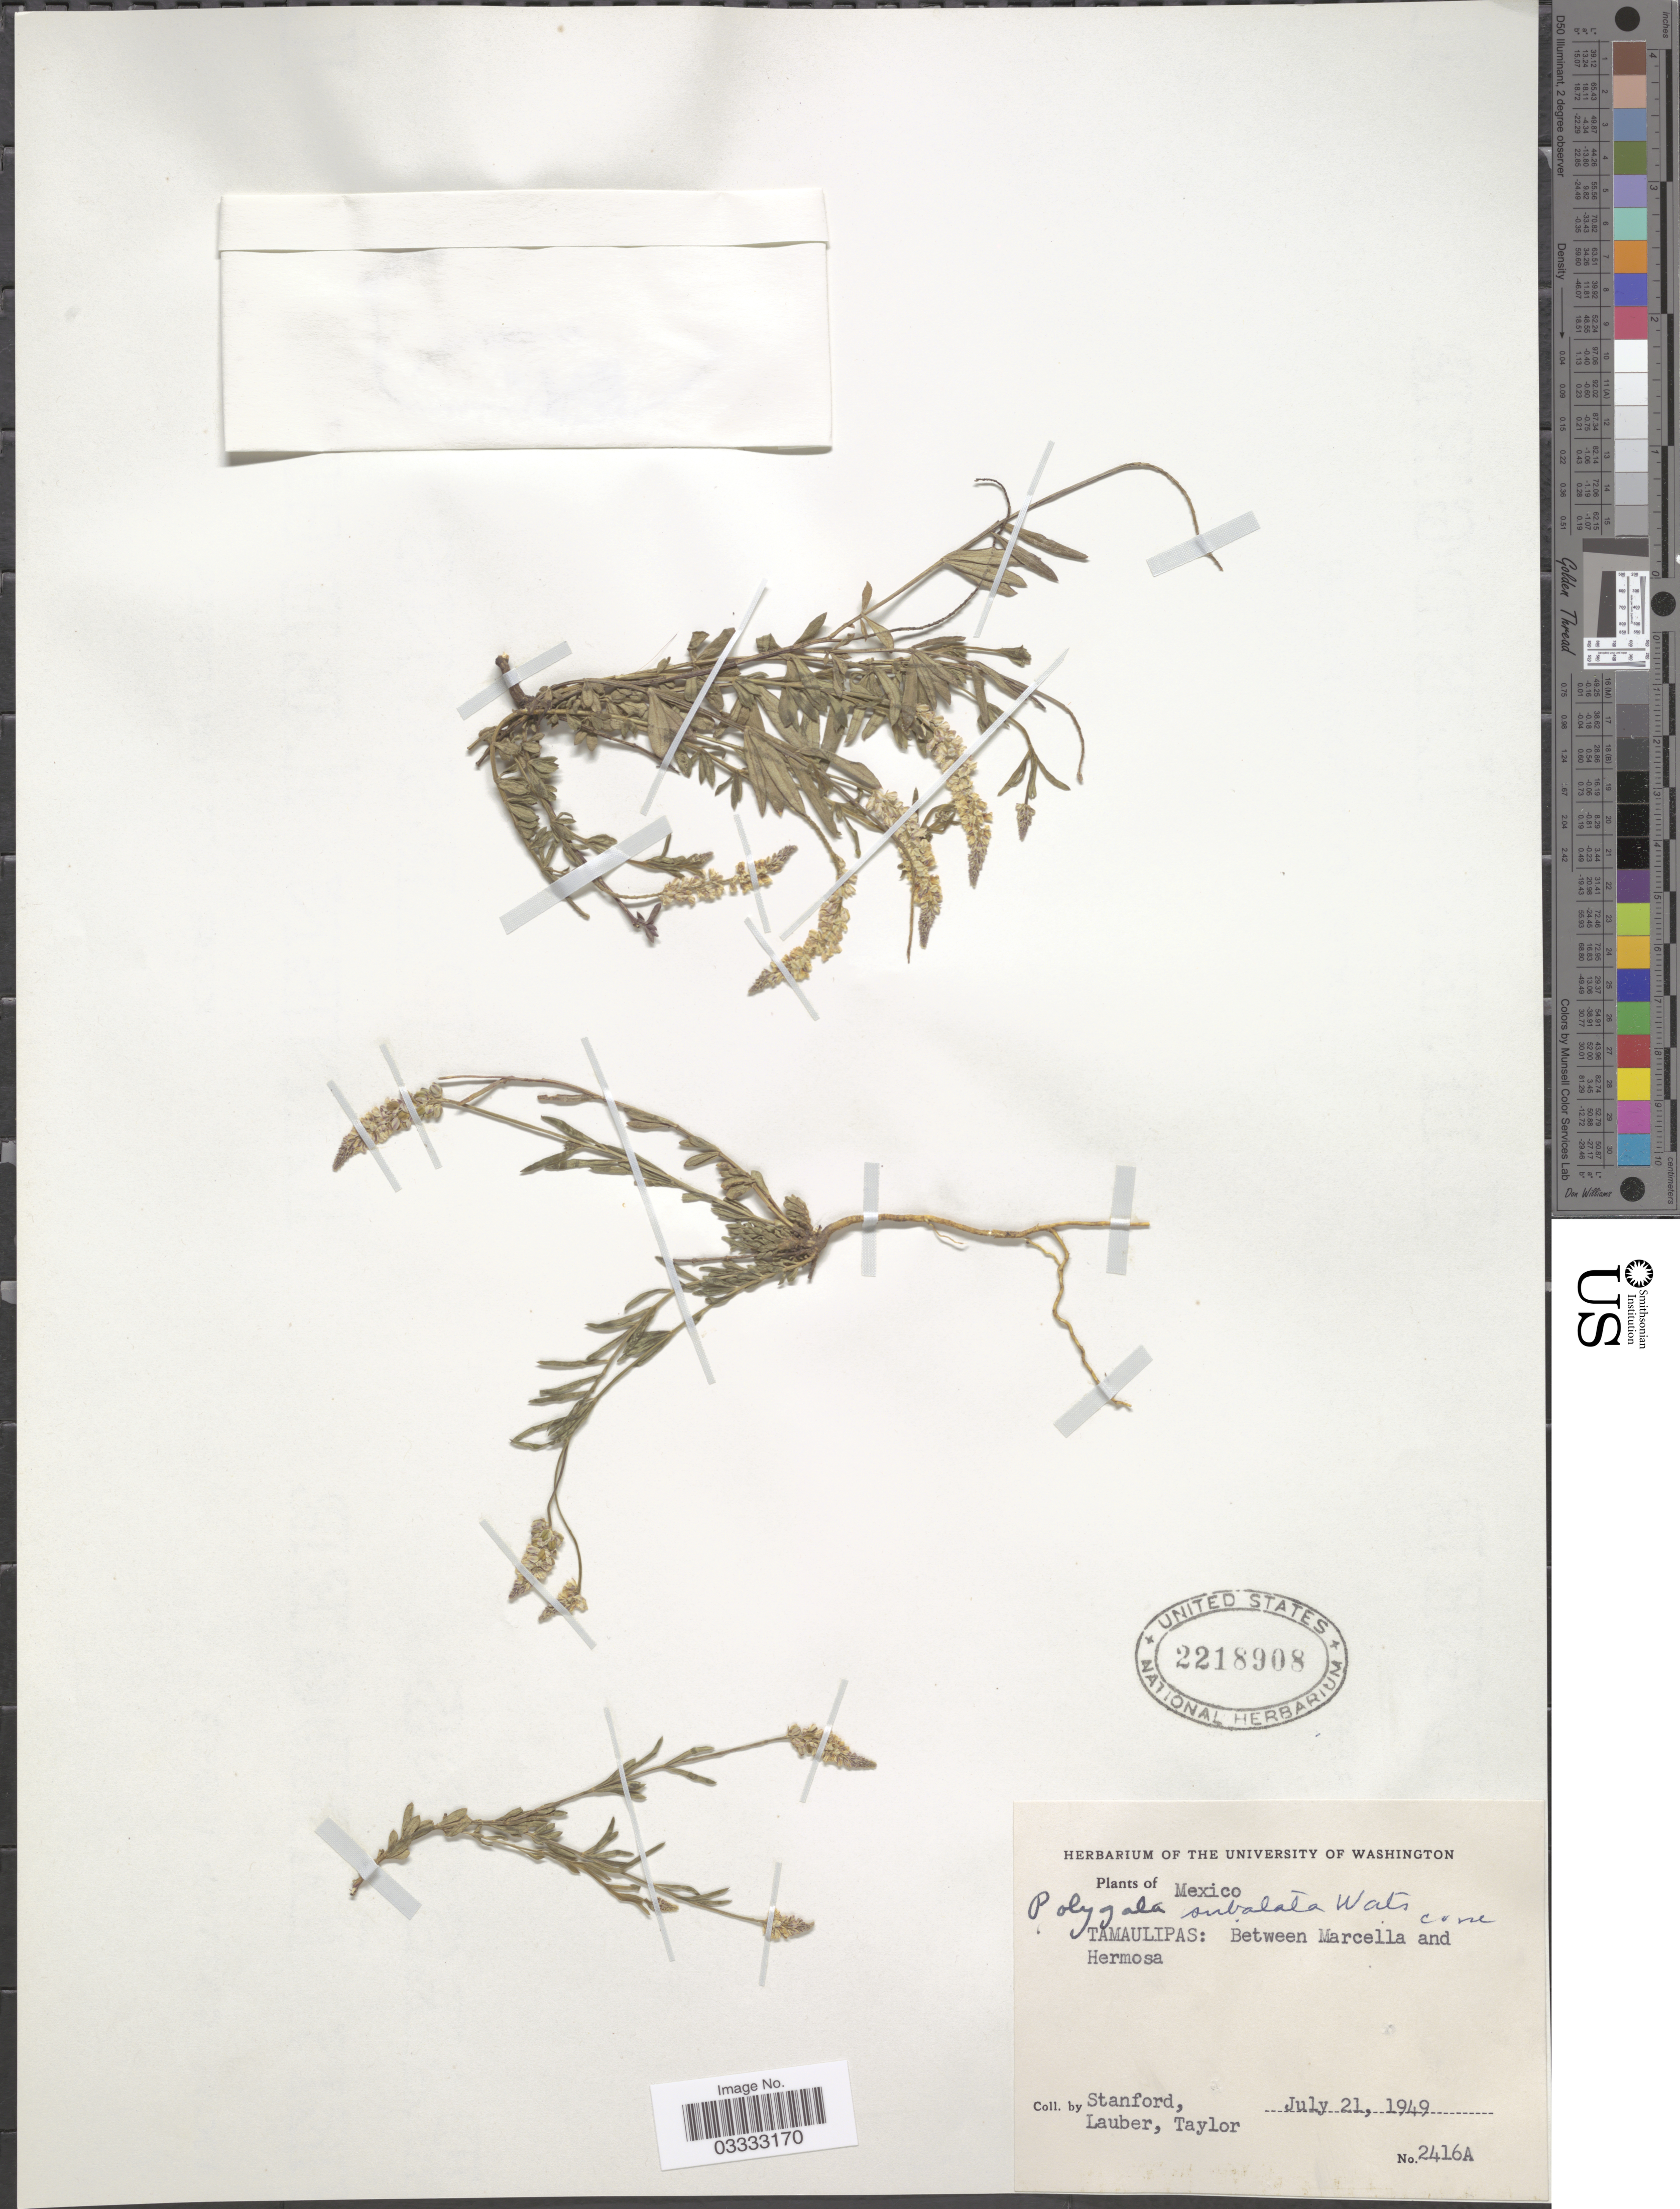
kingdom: Plantae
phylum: Tracheophyta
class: Magnoliopsida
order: Fabales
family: Polygalaceae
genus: Polygala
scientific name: Polygala subalata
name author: S. Watson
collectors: -. Stanford, -. Lauber & -. Taylor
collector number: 2416A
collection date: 1949-07-21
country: Mexico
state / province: Tamaulipas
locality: Between Marcella and Hermosa.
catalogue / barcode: US 2218908